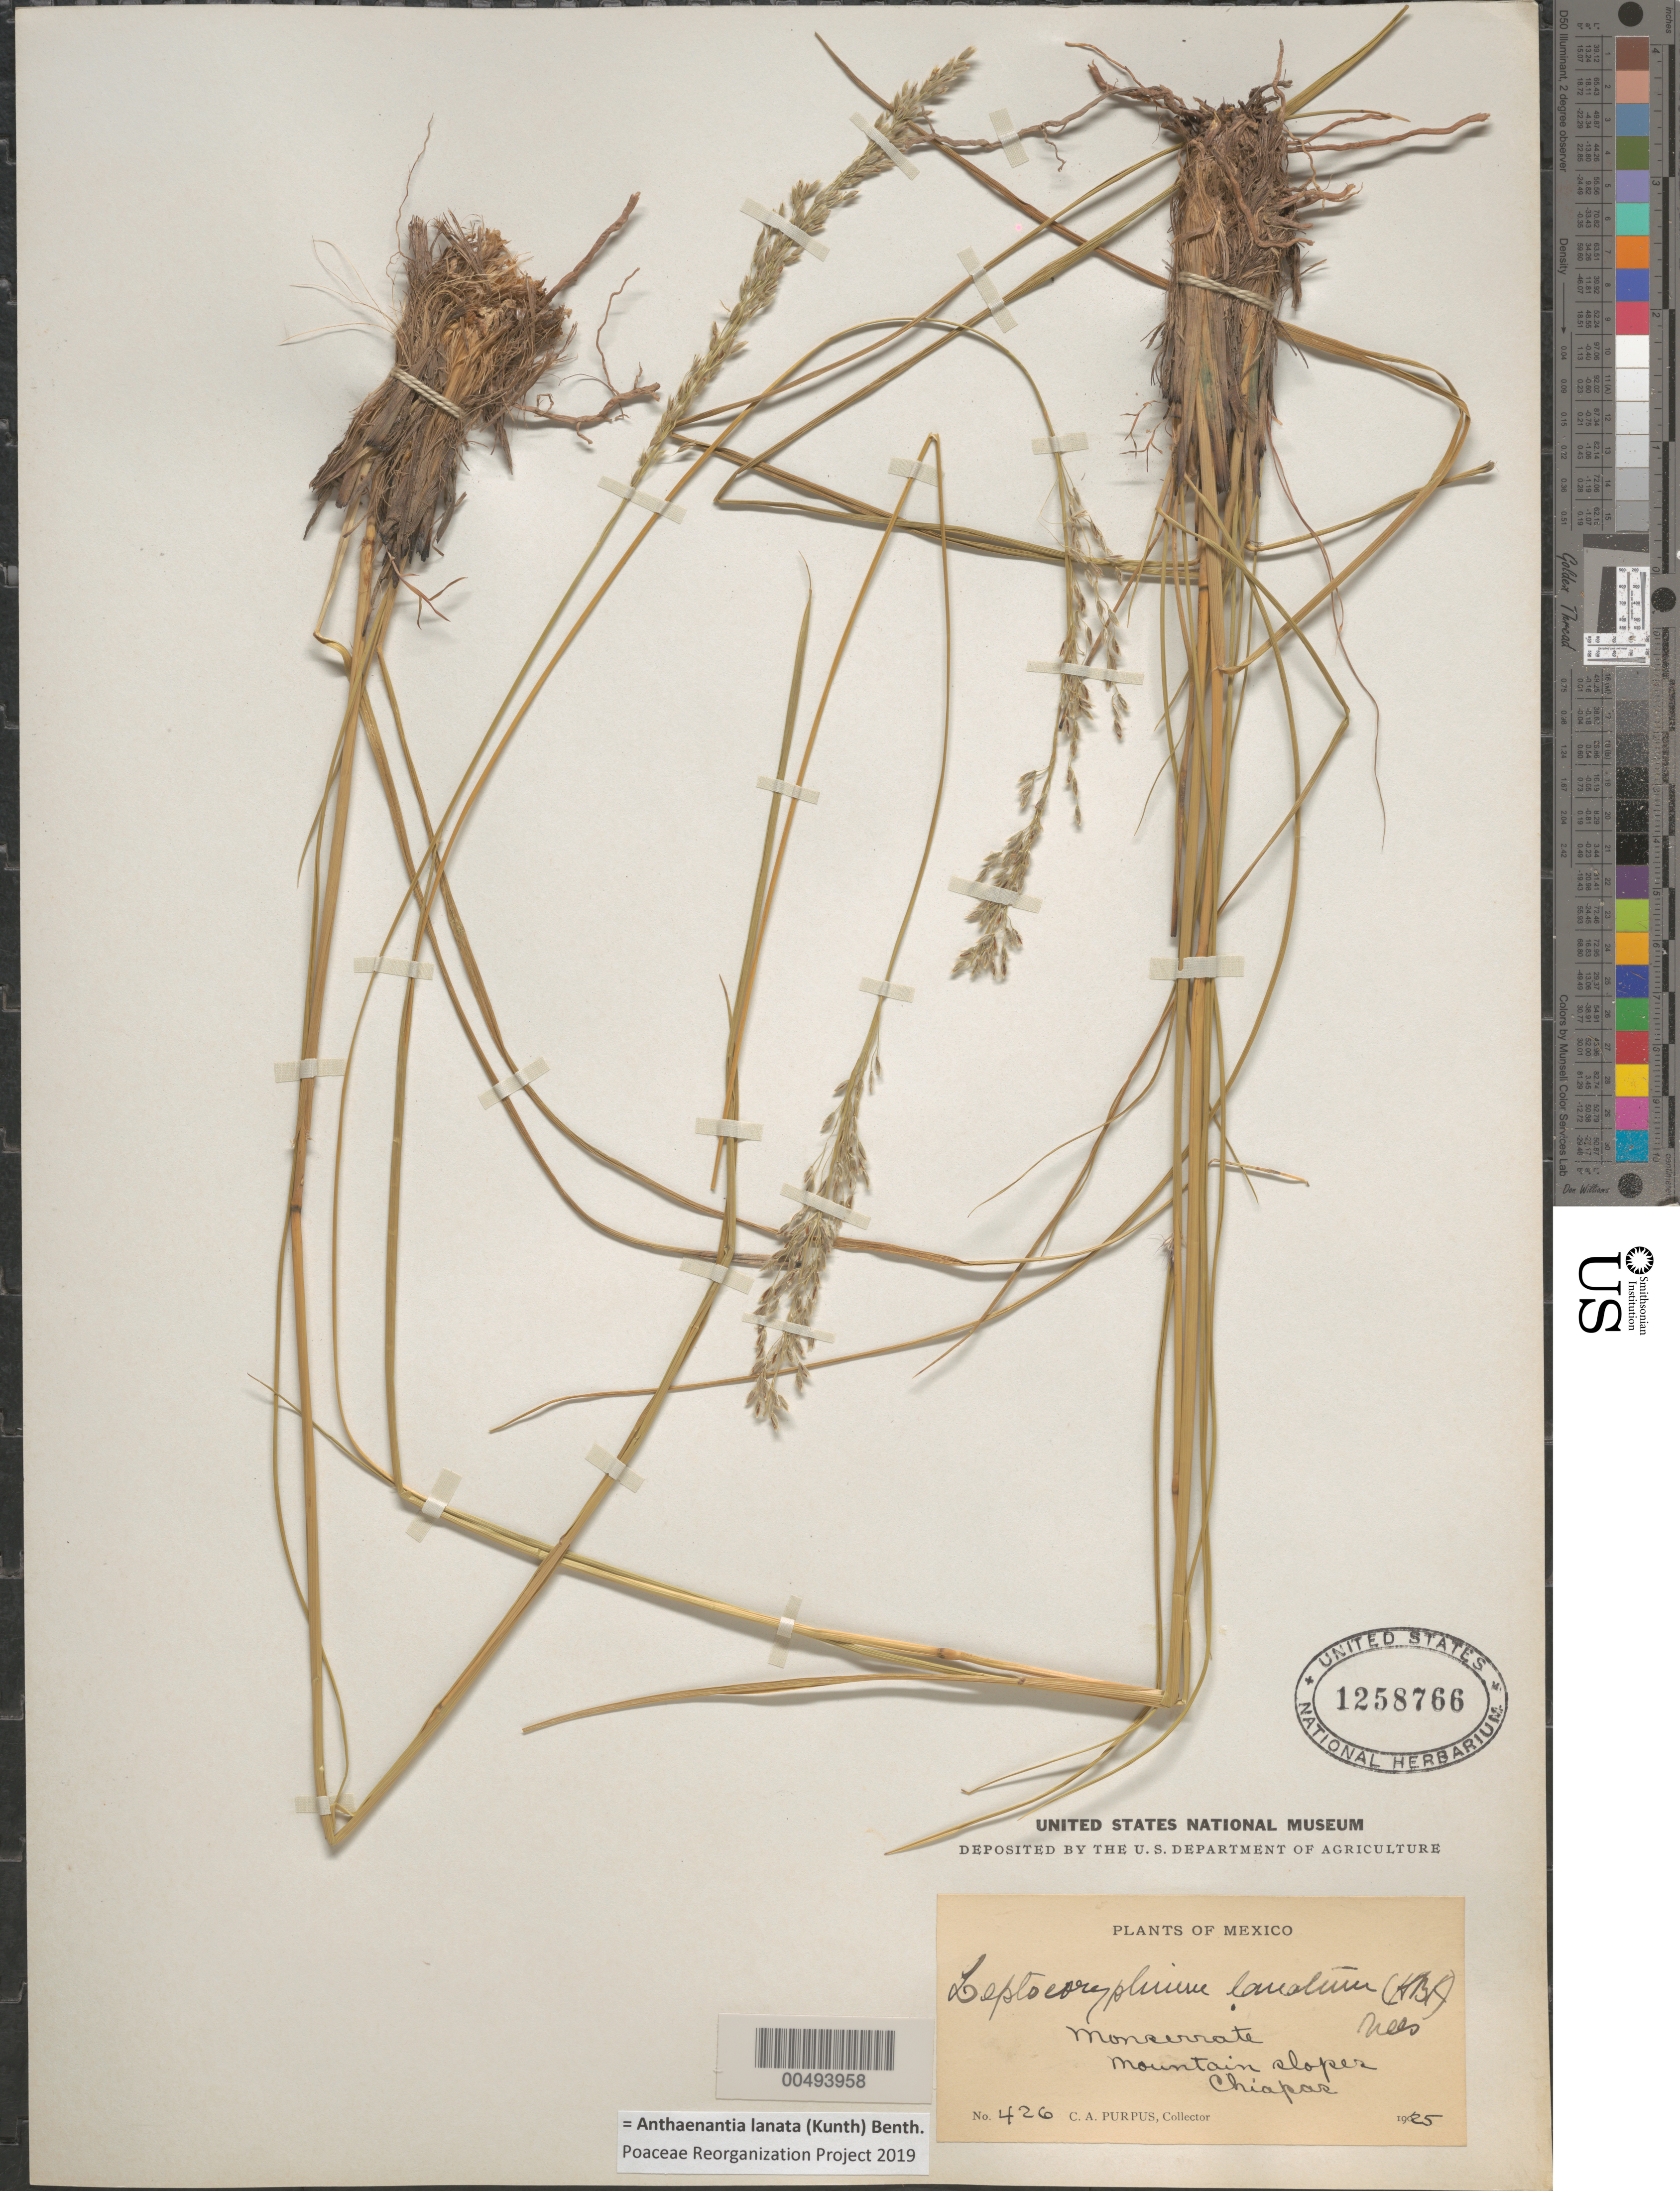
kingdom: Plantae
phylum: Tracheophyta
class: Liliopsida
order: Poales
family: Poaceae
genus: Leptocoryphium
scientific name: Leptocoryphium lanatum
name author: (Kunth) Nees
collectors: C. A. Purpus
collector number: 426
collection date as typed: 1925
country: Mexico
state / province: Chiapas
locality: Monserrate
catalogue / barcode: US 1258766